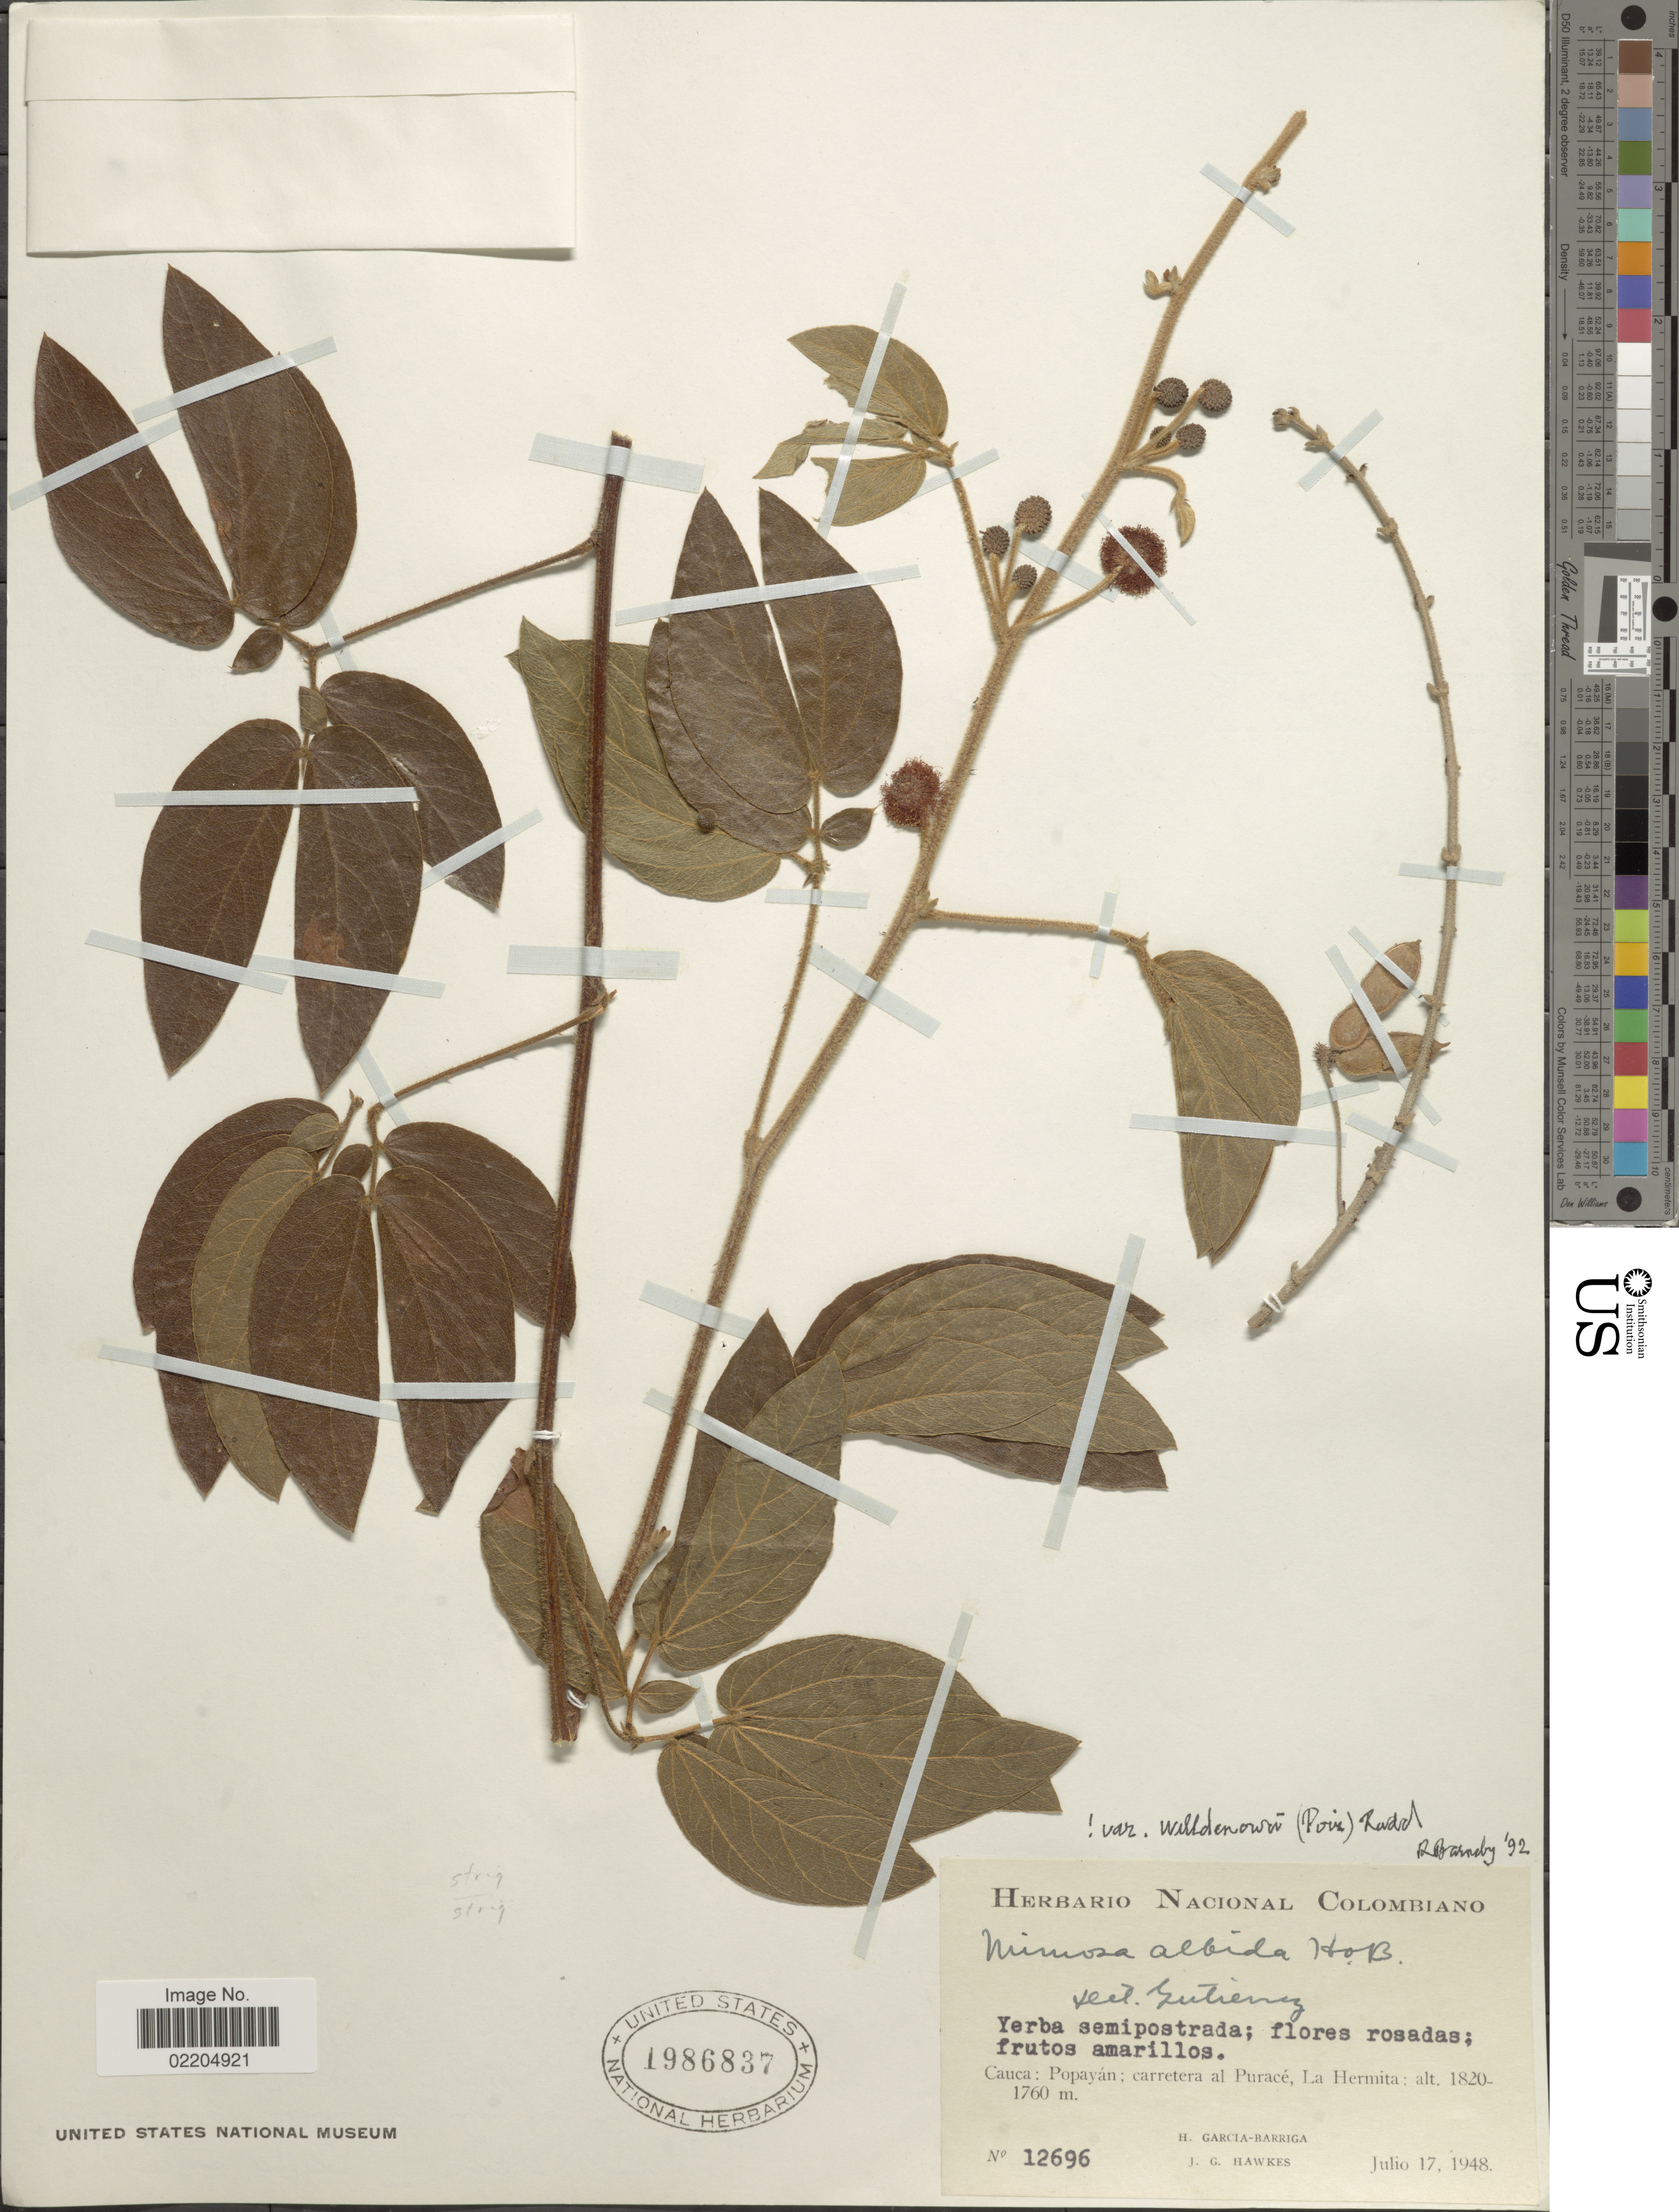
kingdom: Plantae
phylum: Tracheophyta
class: Magnoliopsida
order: Fabales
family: Fabaceae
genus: Mimosa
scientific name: Mimosa albida var. willdenowii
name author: (Poir.) Rudd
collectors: H. García Barriga & J. Hawkes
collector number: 12696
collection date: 1948-07-17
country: Colombia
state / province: Cauca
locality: Popayan; carretera al Purace, La Hermita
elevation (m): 1760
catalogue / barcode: US 1986837